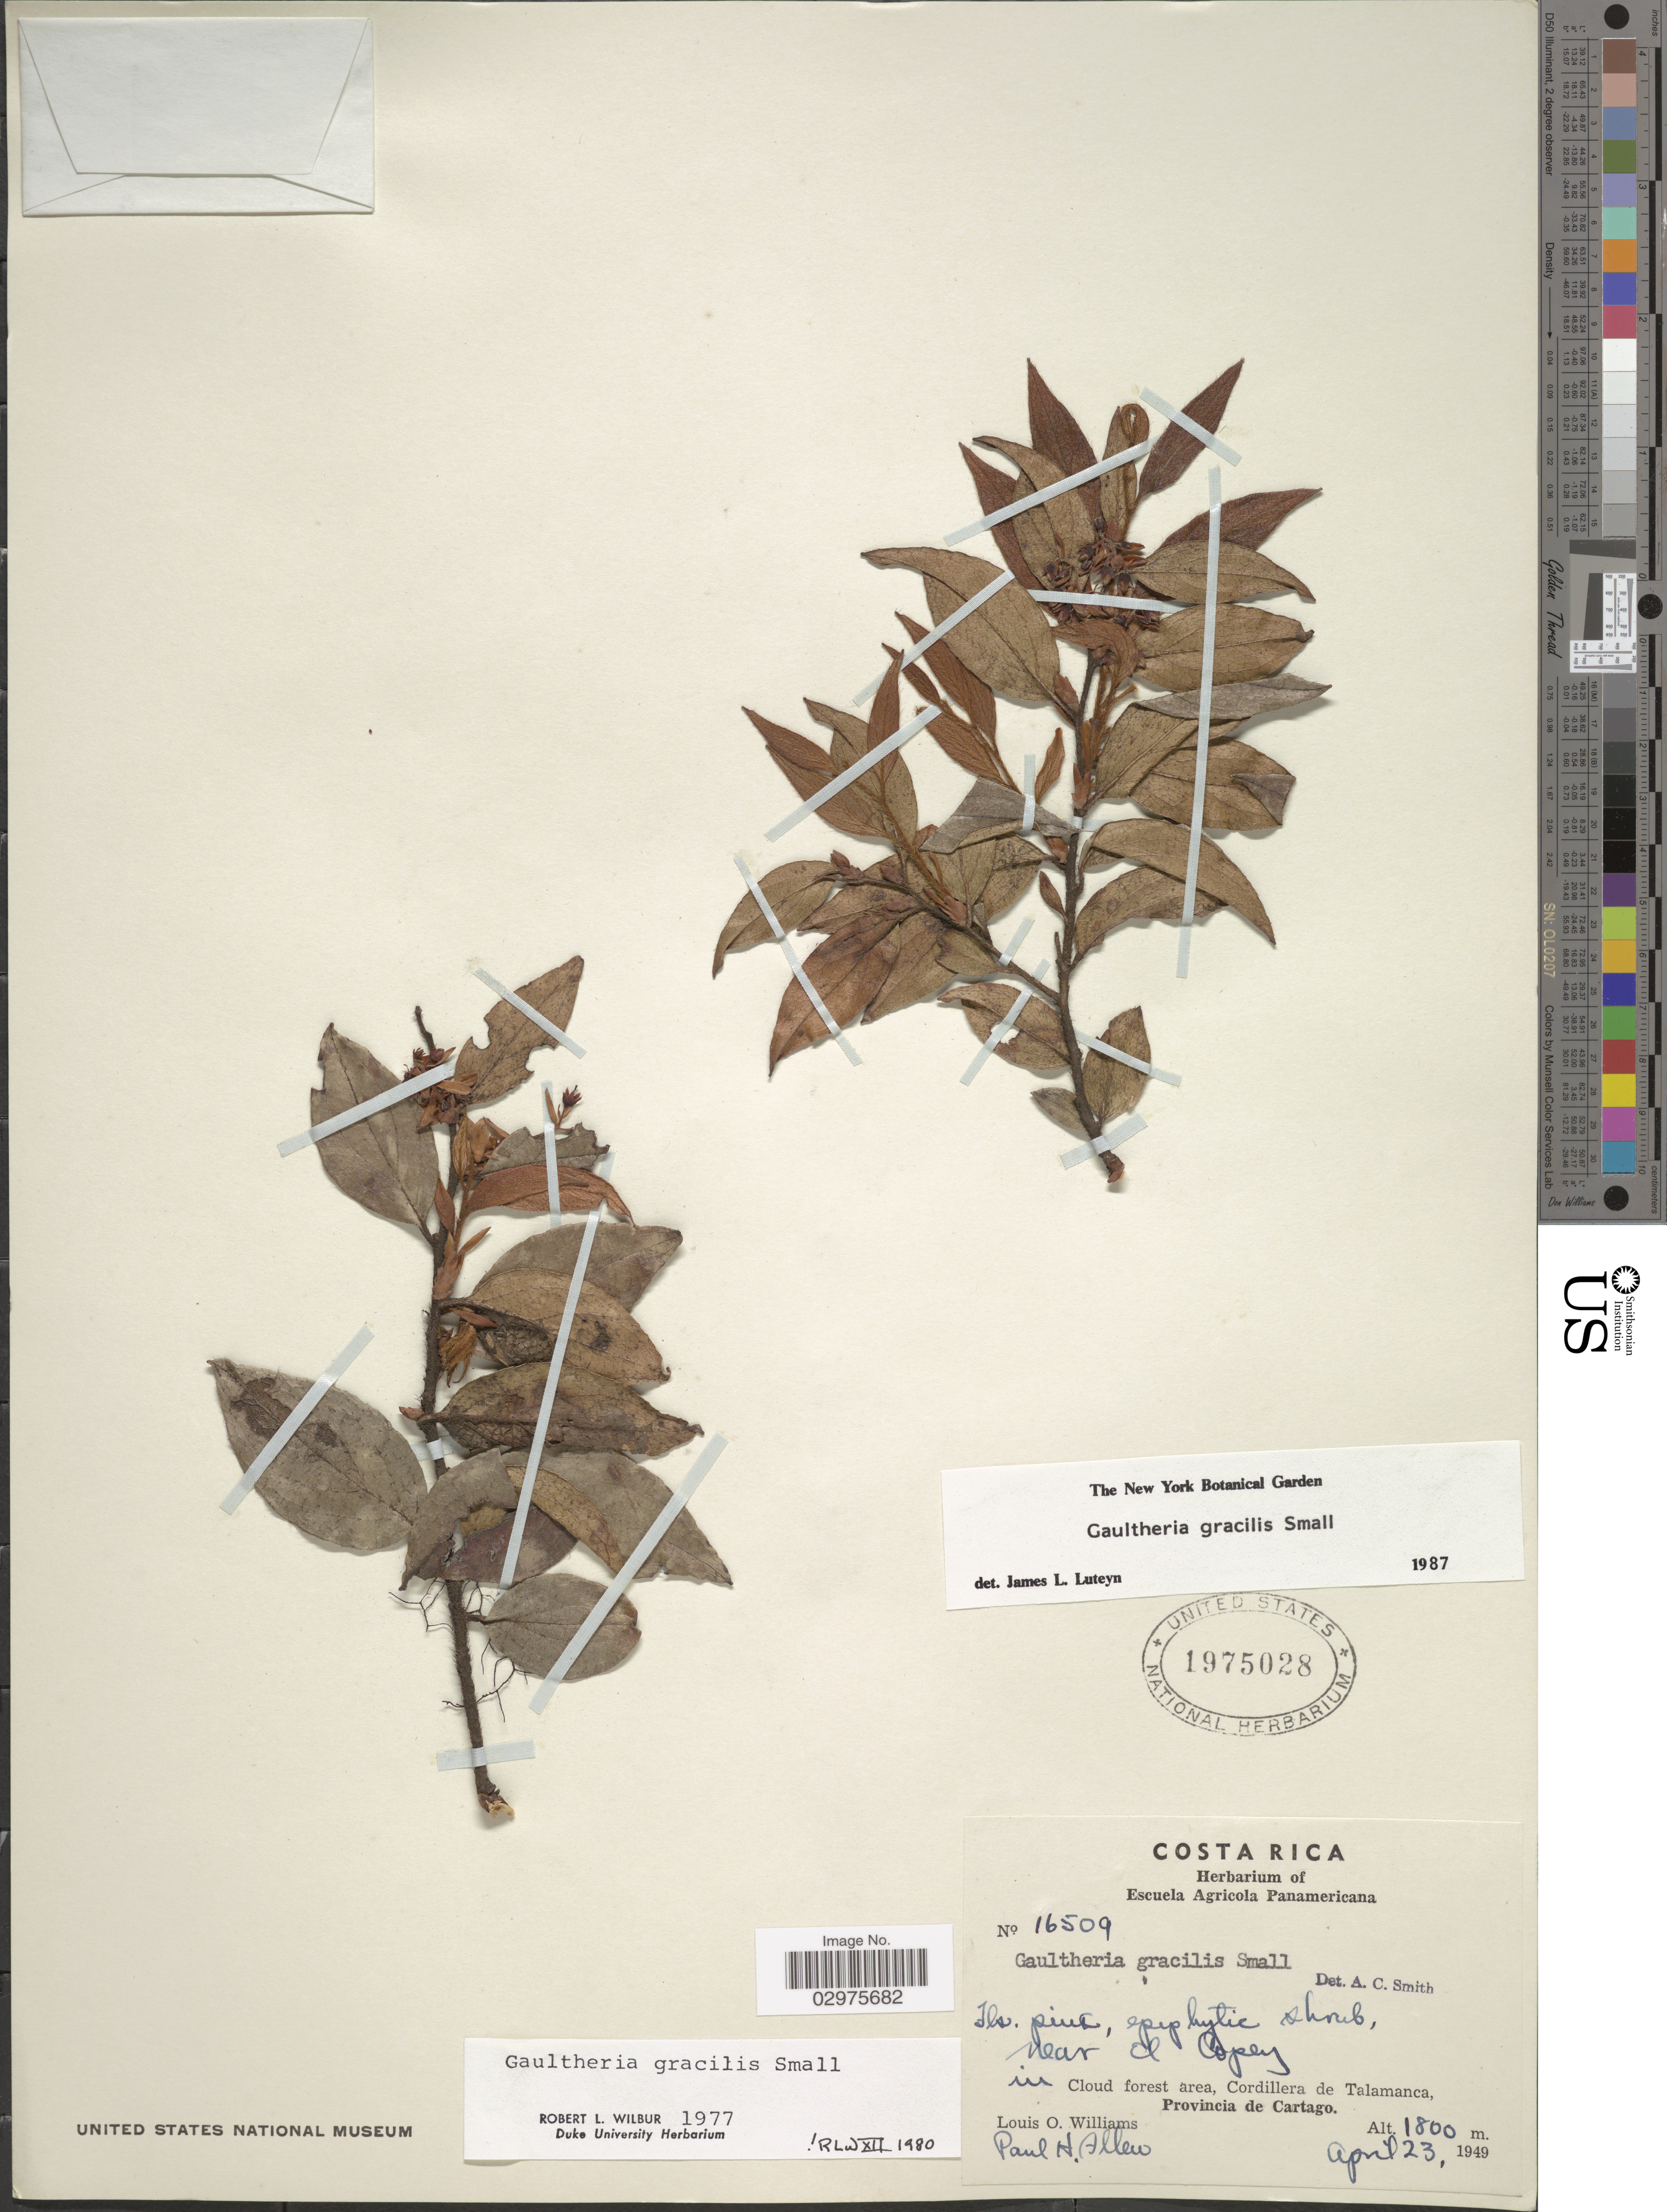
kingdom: Plantae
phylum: Tracheophyta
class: Magnoliopsida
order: Ericales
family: Ericaceae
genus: Gaultheria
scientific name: Gaultheria gracilis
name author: Small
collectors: L. O. Williams & P. H. Allen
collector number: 16509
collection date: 1949-04-23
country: Costa Rica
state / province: Cartago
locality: Cordillera de Talamanca.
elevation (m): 1800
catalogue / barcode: US 1975028